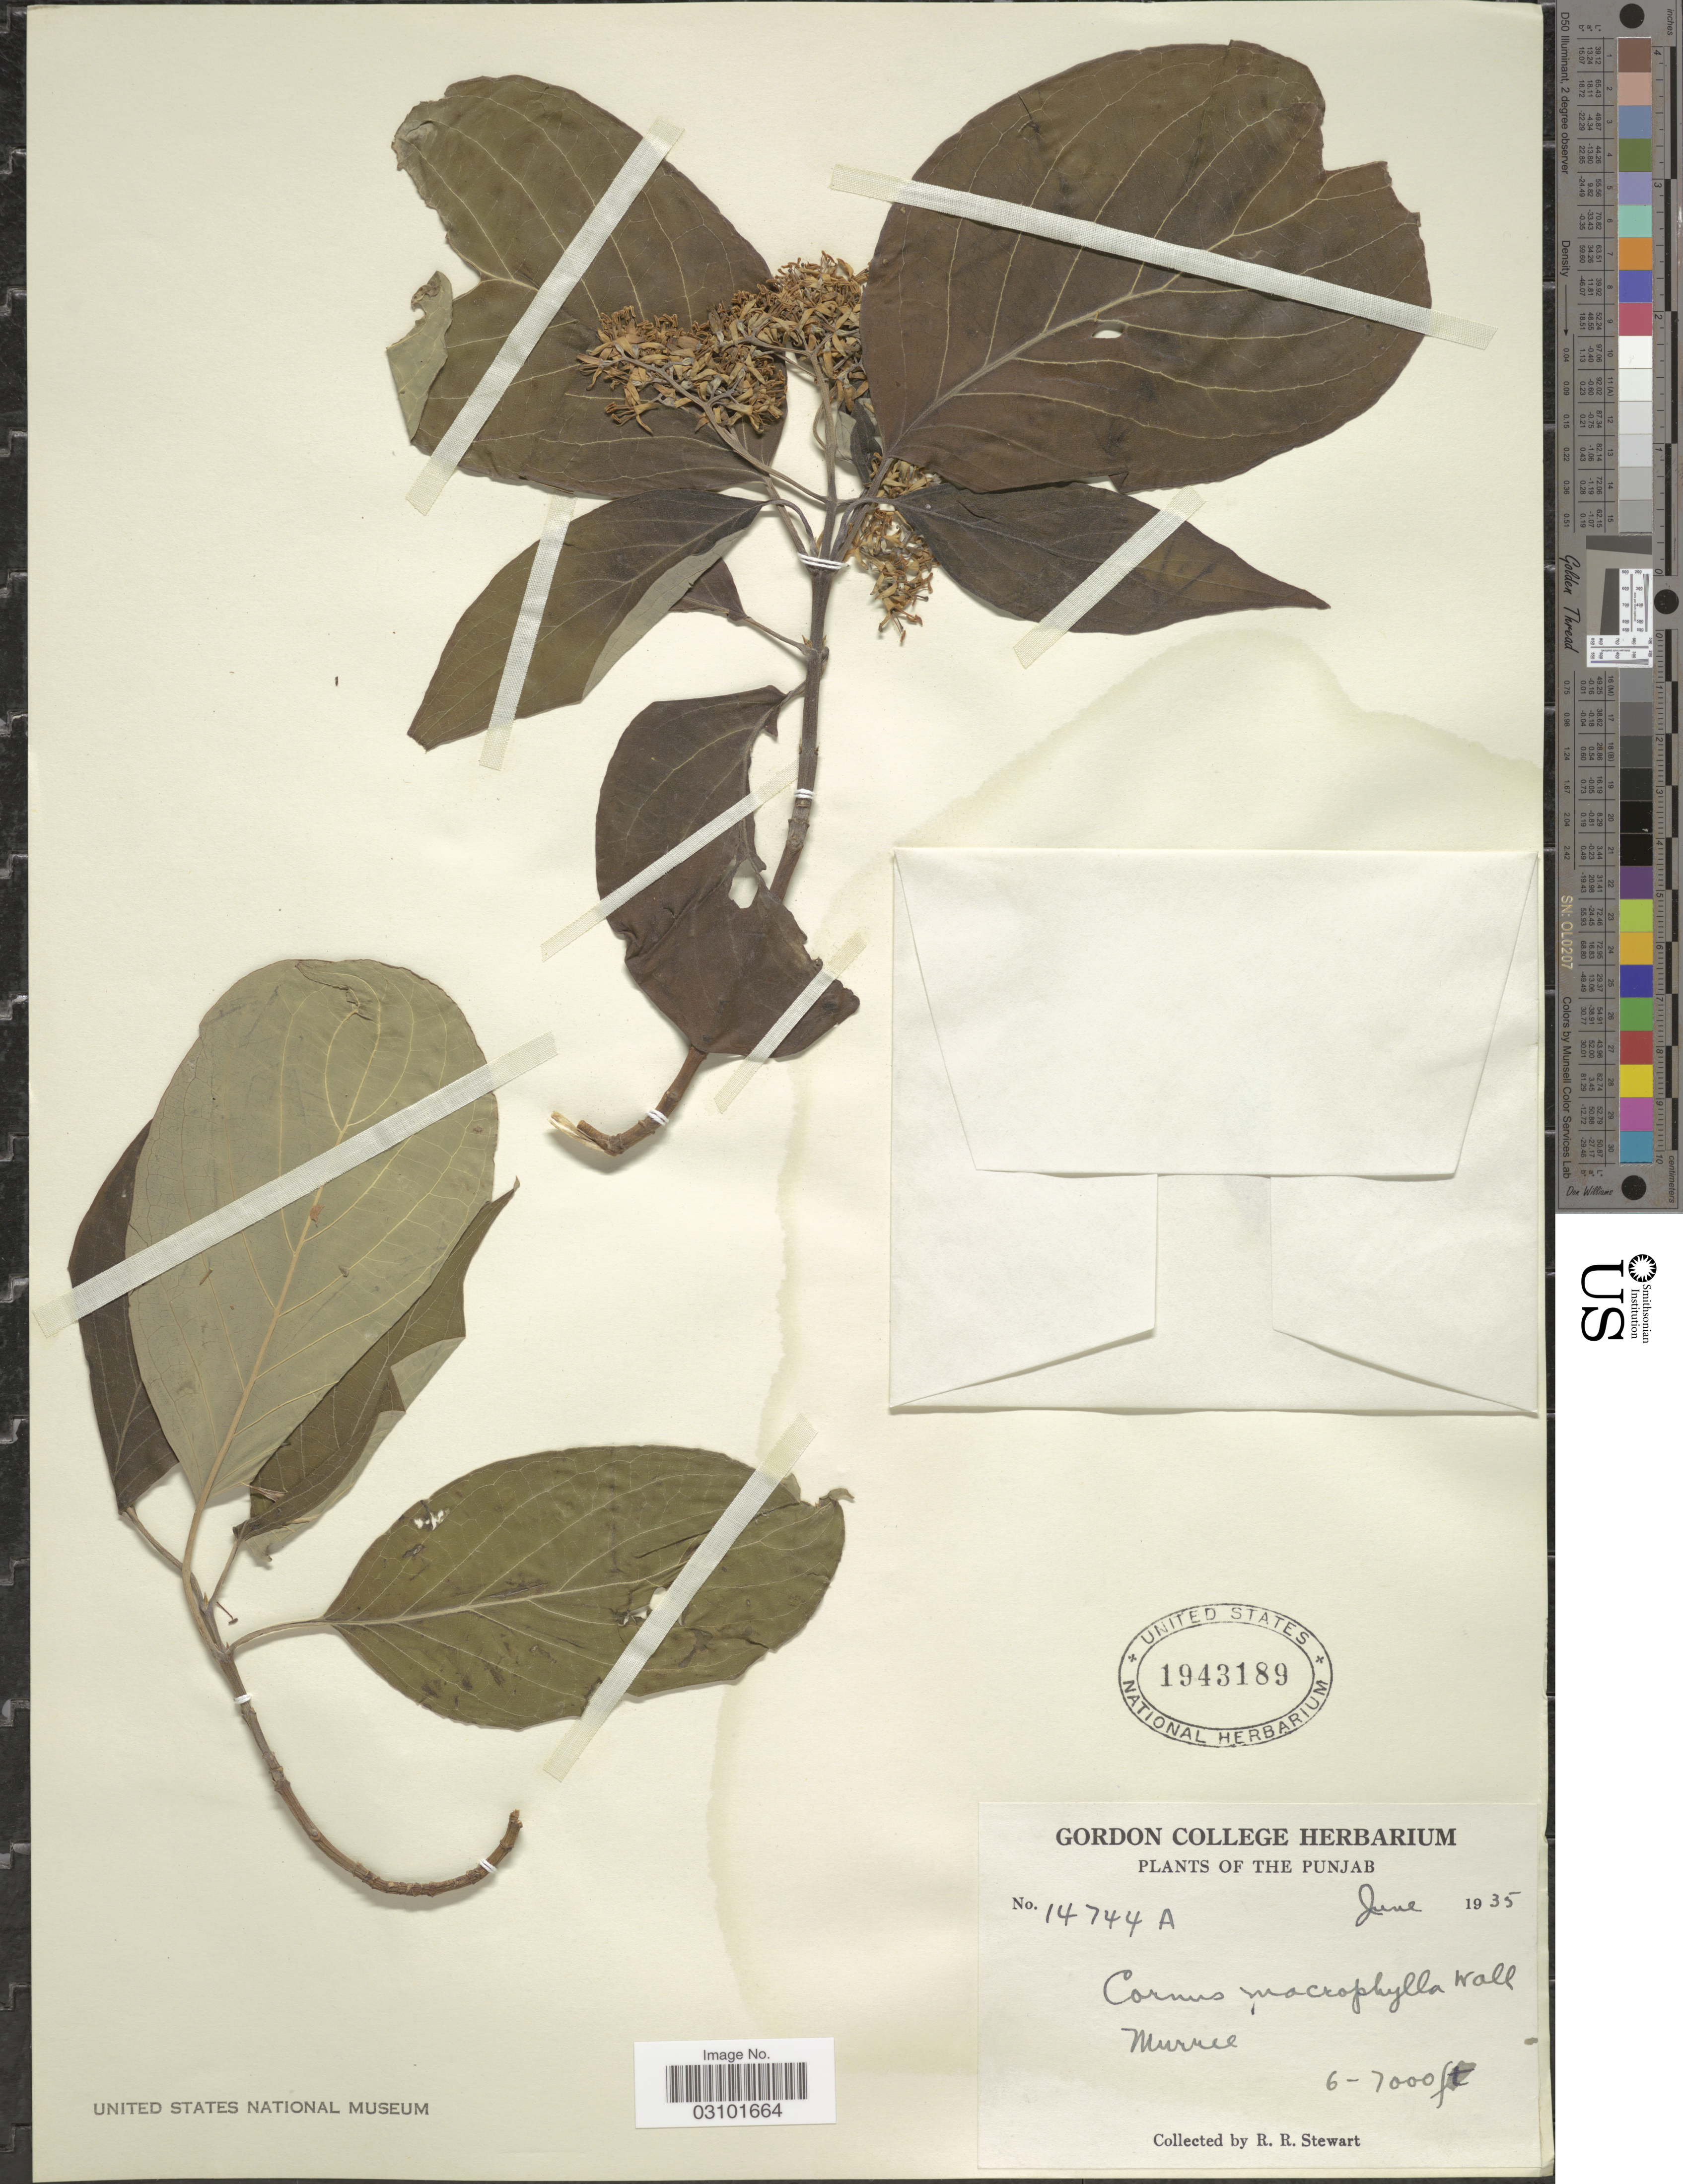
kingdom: Plantae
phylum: Tracheophyta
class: Magnoliopsida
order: Cornales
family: Cornaceae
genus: Cornus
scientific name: Cornus macrophylla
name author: Wall.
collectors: R. Stewart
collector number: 14744A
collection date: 1935-06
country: Pakistan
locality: Murree.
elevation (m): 1829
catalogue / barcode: US 1943189